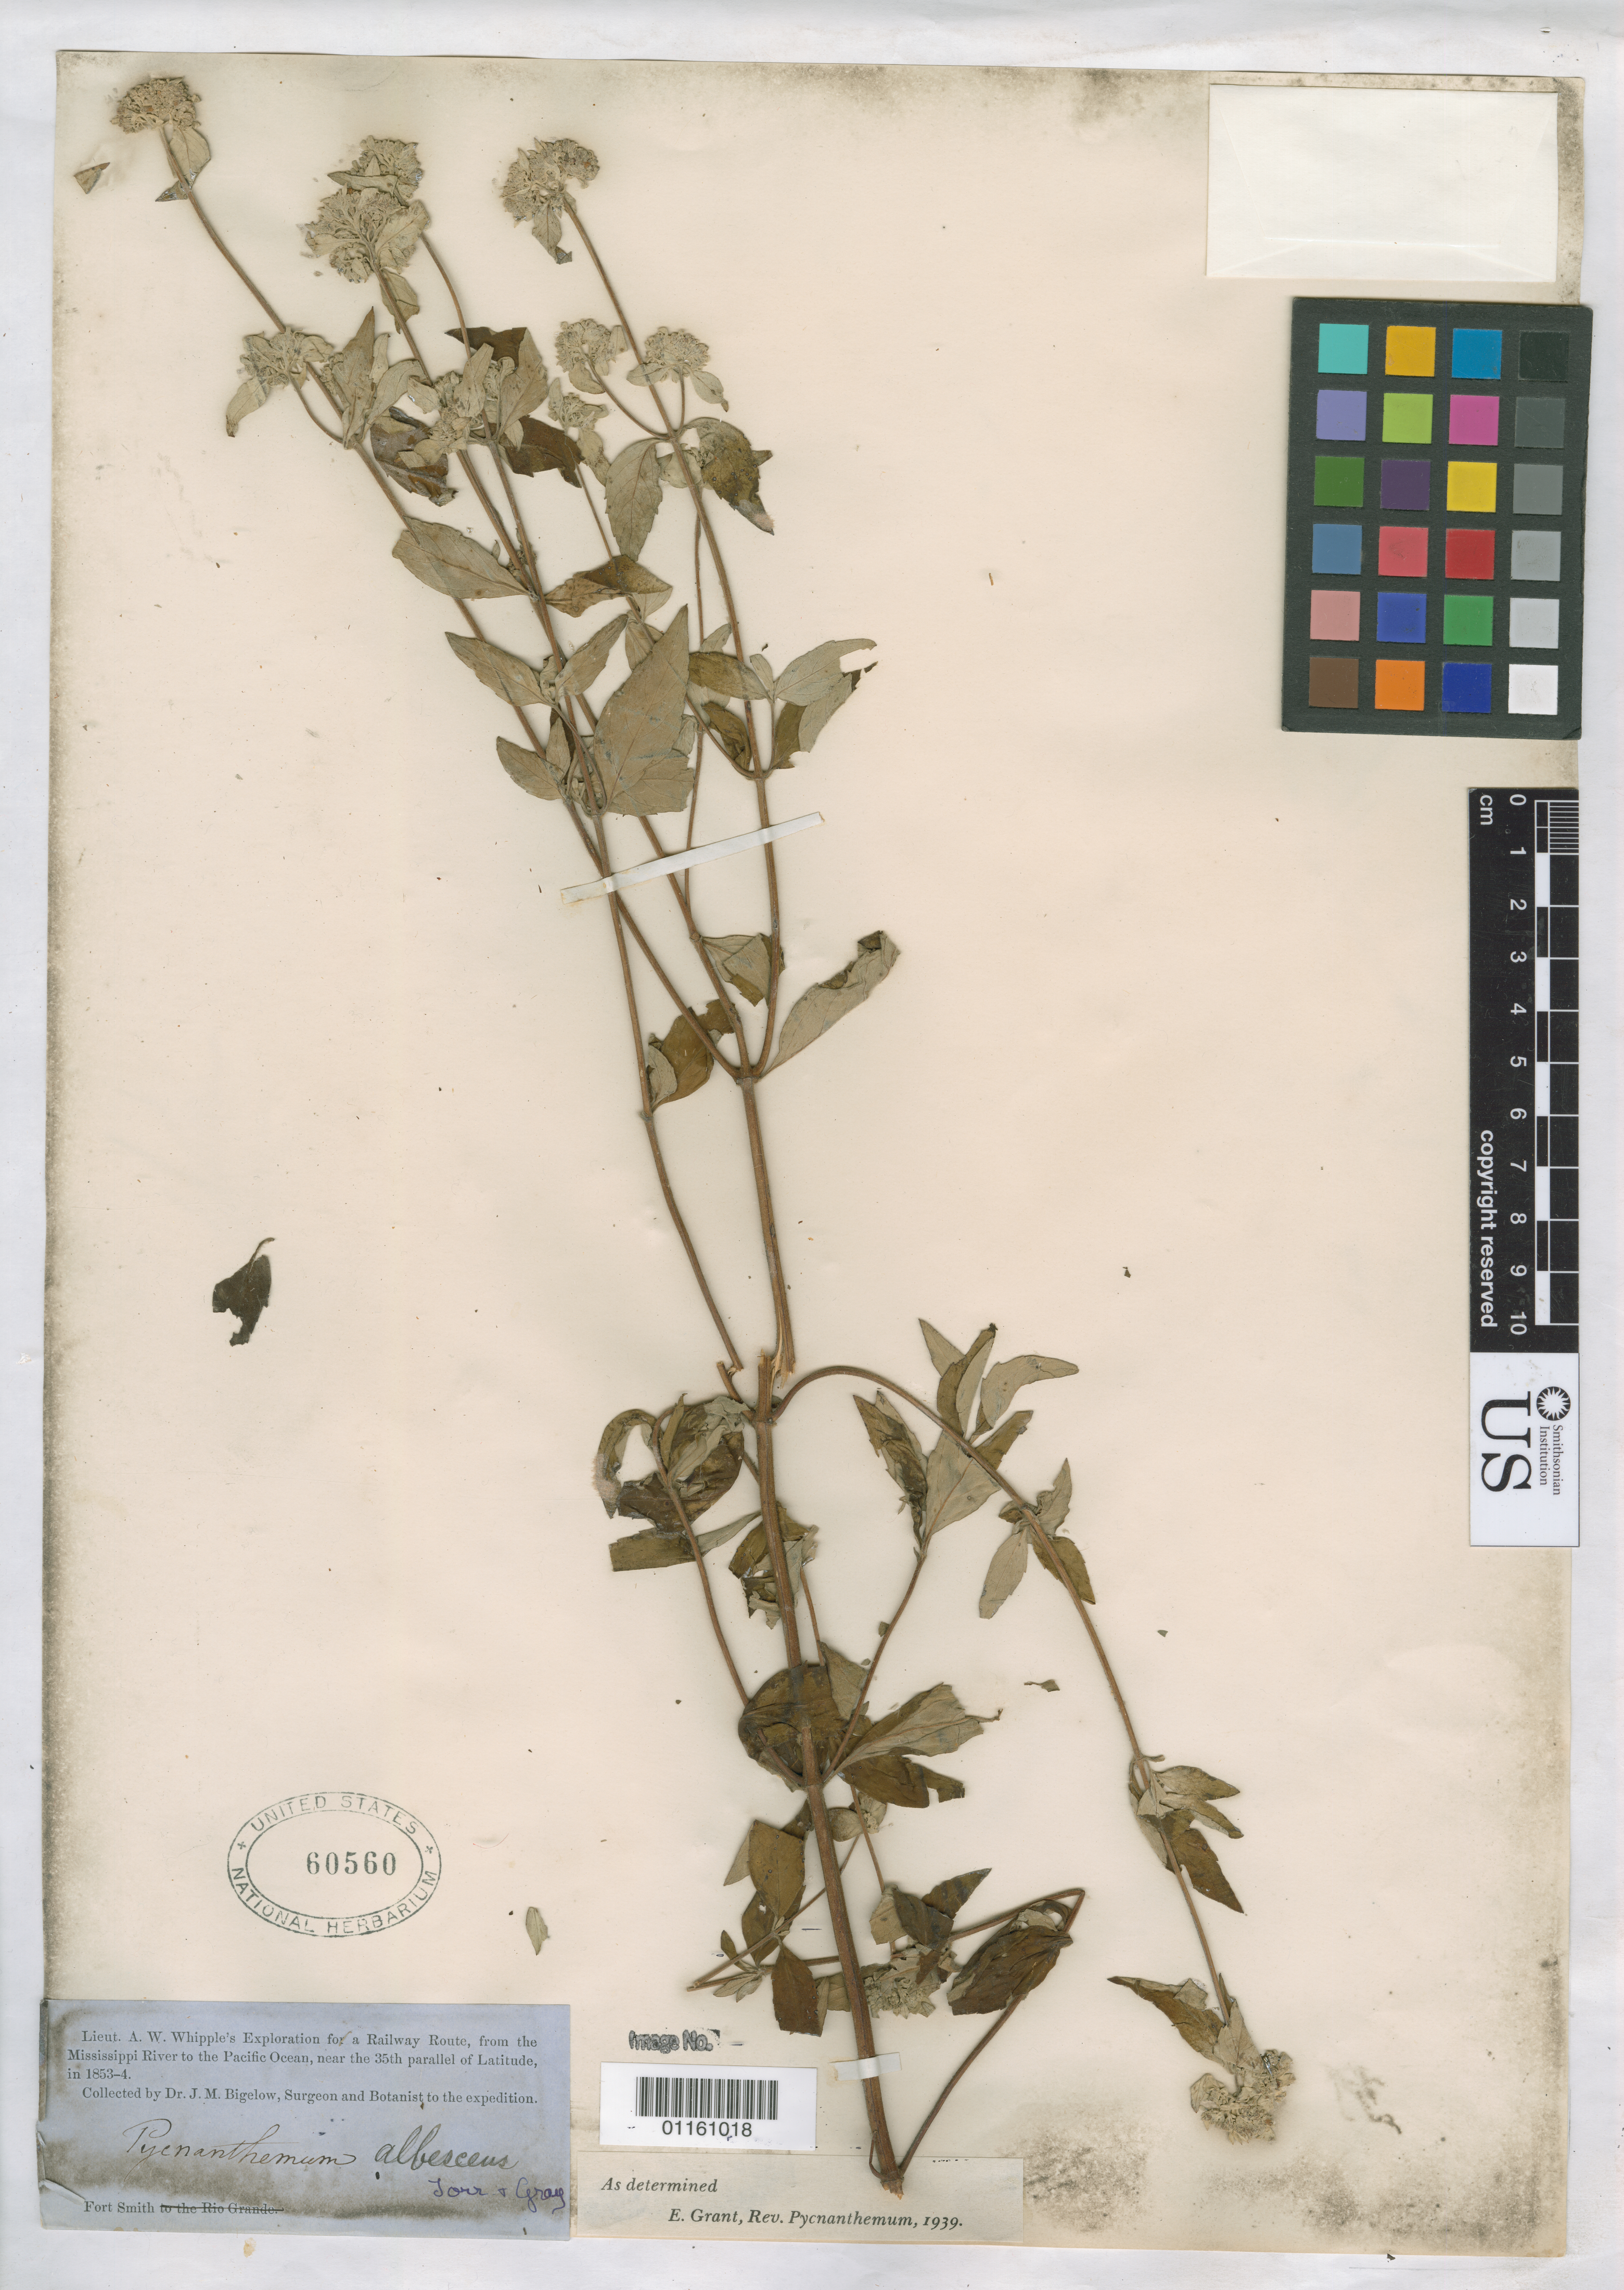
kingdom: Plantae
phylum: Tracheophyta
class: Magnoliopsida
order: Lamiales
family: Lamiaceae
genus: Pycnanthemum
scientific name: Pycnanthemum albescens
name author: Torr. & A. Gray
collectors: J. M. Bigelow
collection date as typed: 1853 to -- --- 1854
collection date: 1853/1854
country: United States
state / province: Arkansas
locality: Fort Smith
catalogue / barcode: US 60560